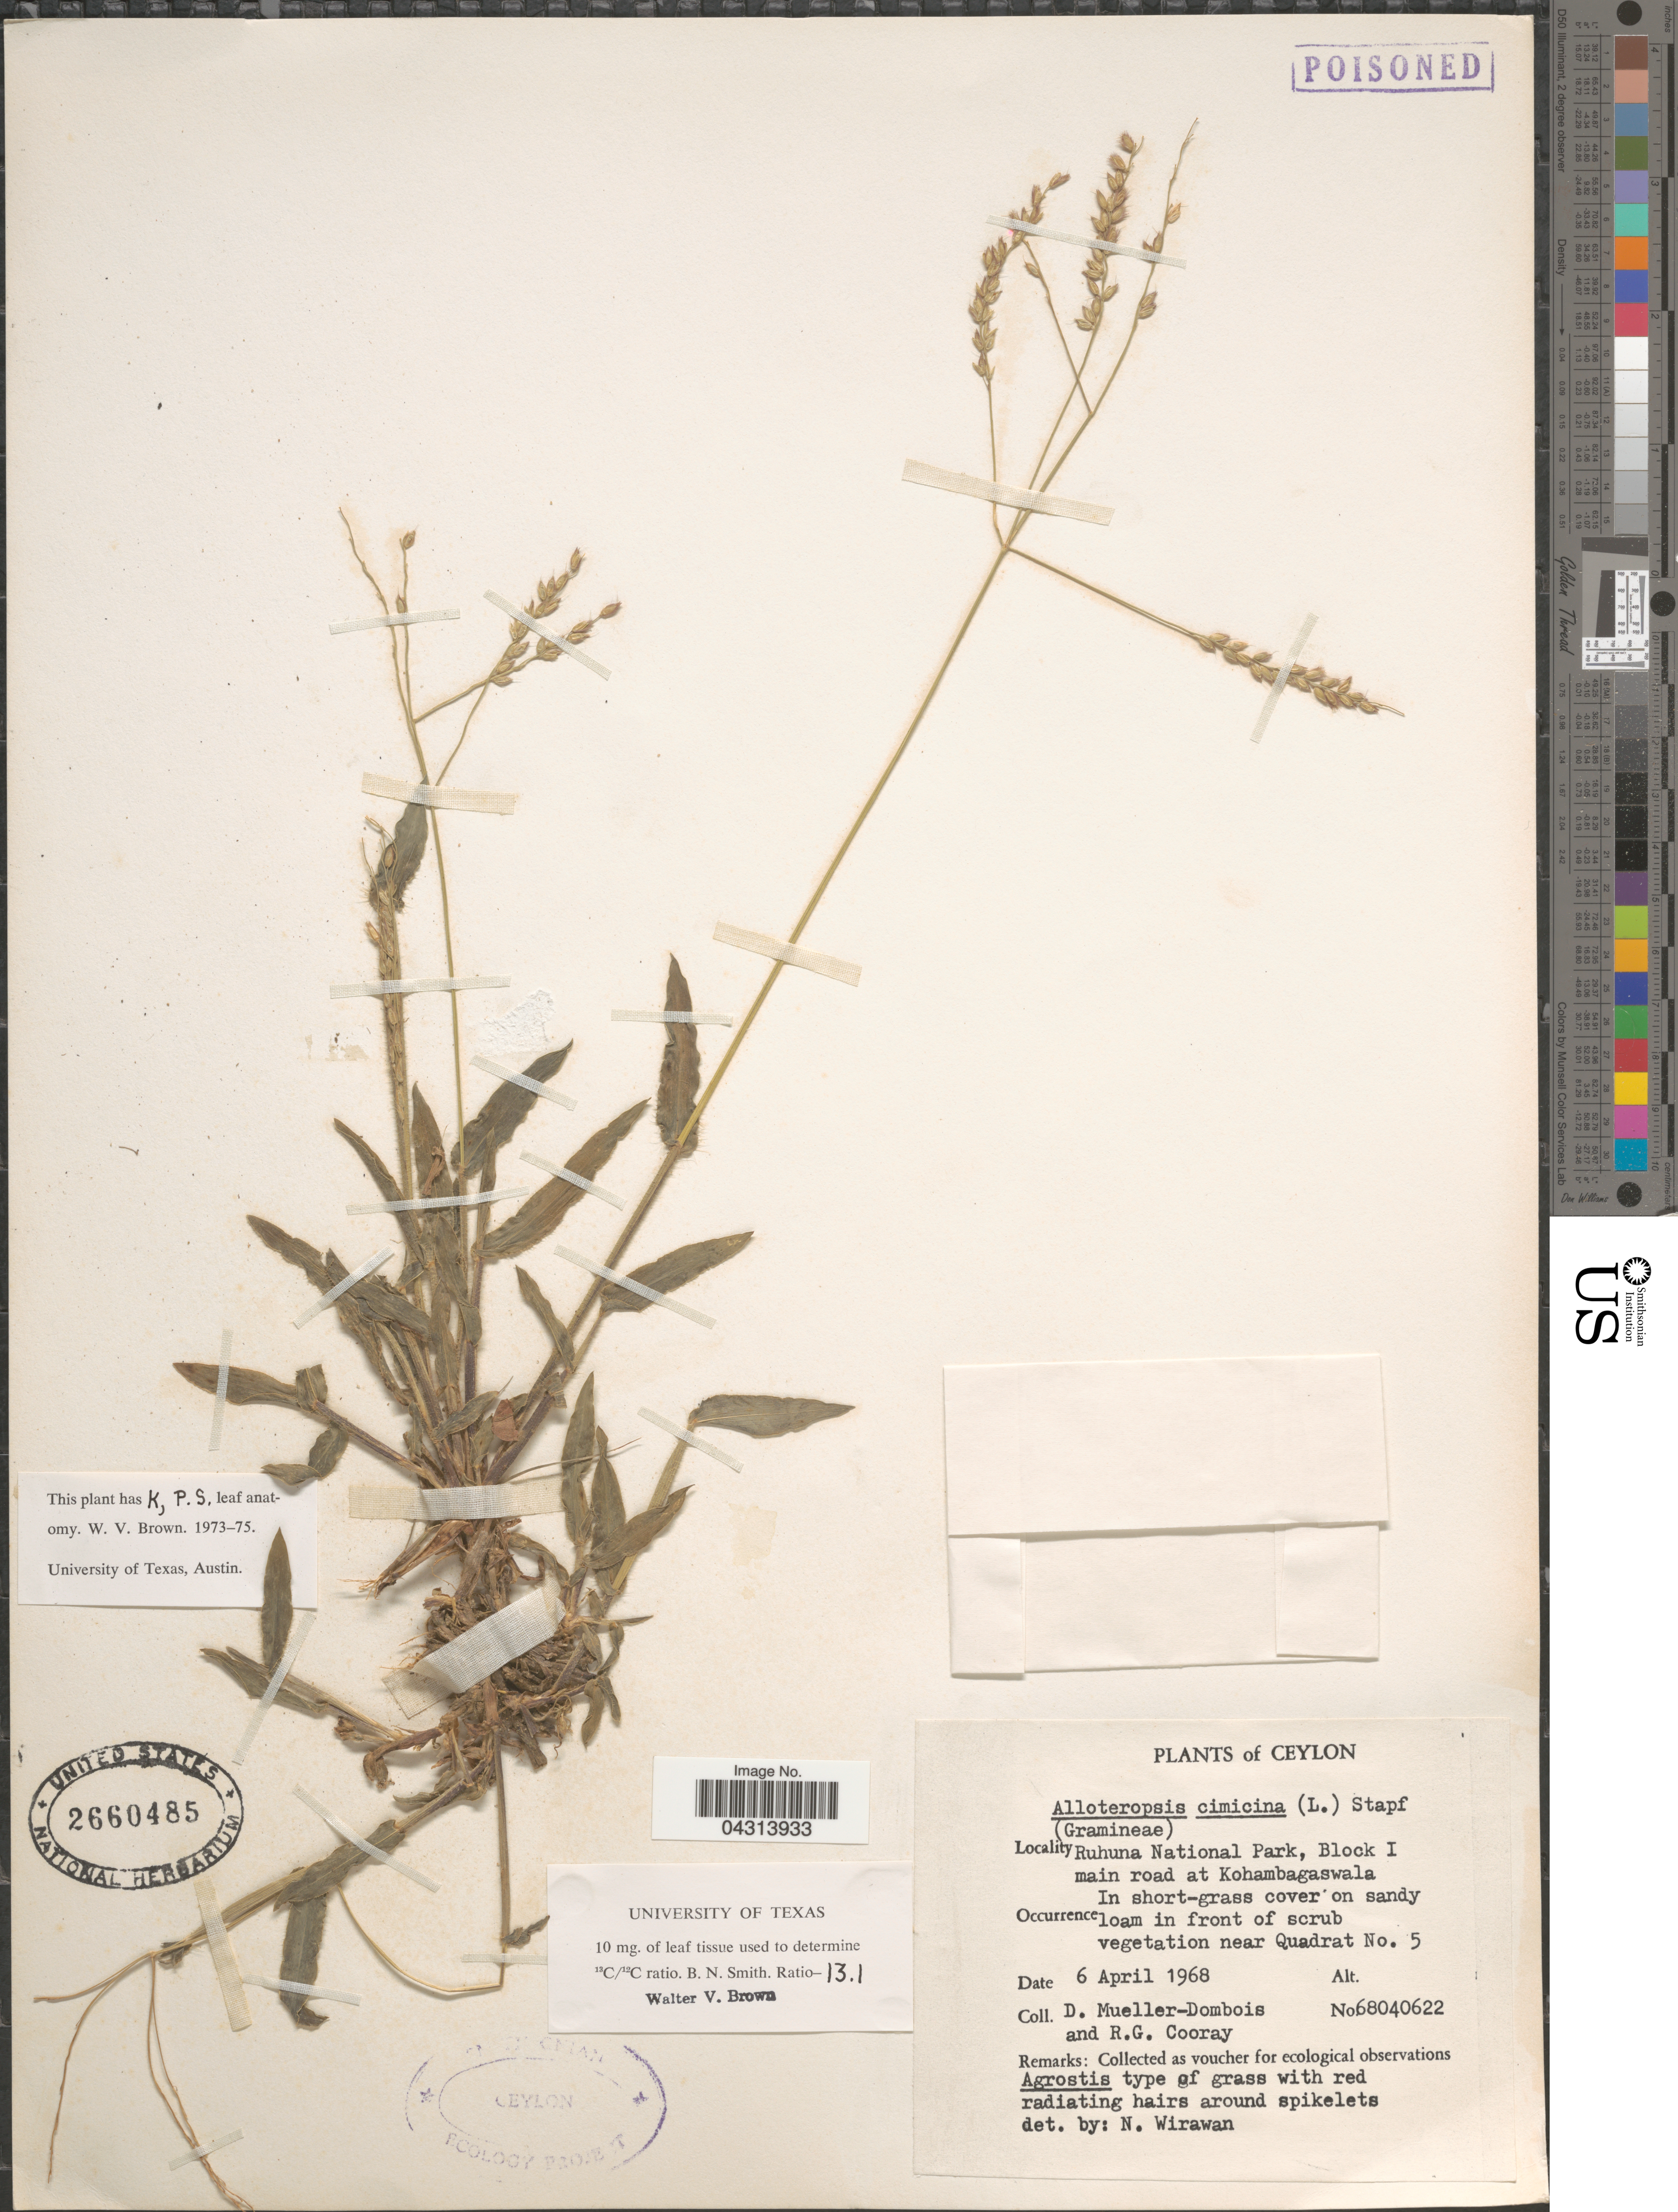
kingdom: Plantae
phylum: Tracheophyta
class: Liliopsida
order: Poales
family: Poaceae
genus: Alloteropsis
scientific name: Alloteropsis cimicina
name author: (L.) Stapf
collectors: D. Mueller-Dombois & R. Cooray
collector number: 68040622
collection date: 1968-04-06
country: Sri Lanka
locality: Ceylon. Ruhuna National Park, Block I main road at Kohambagaswala.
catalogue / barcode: US 2660485